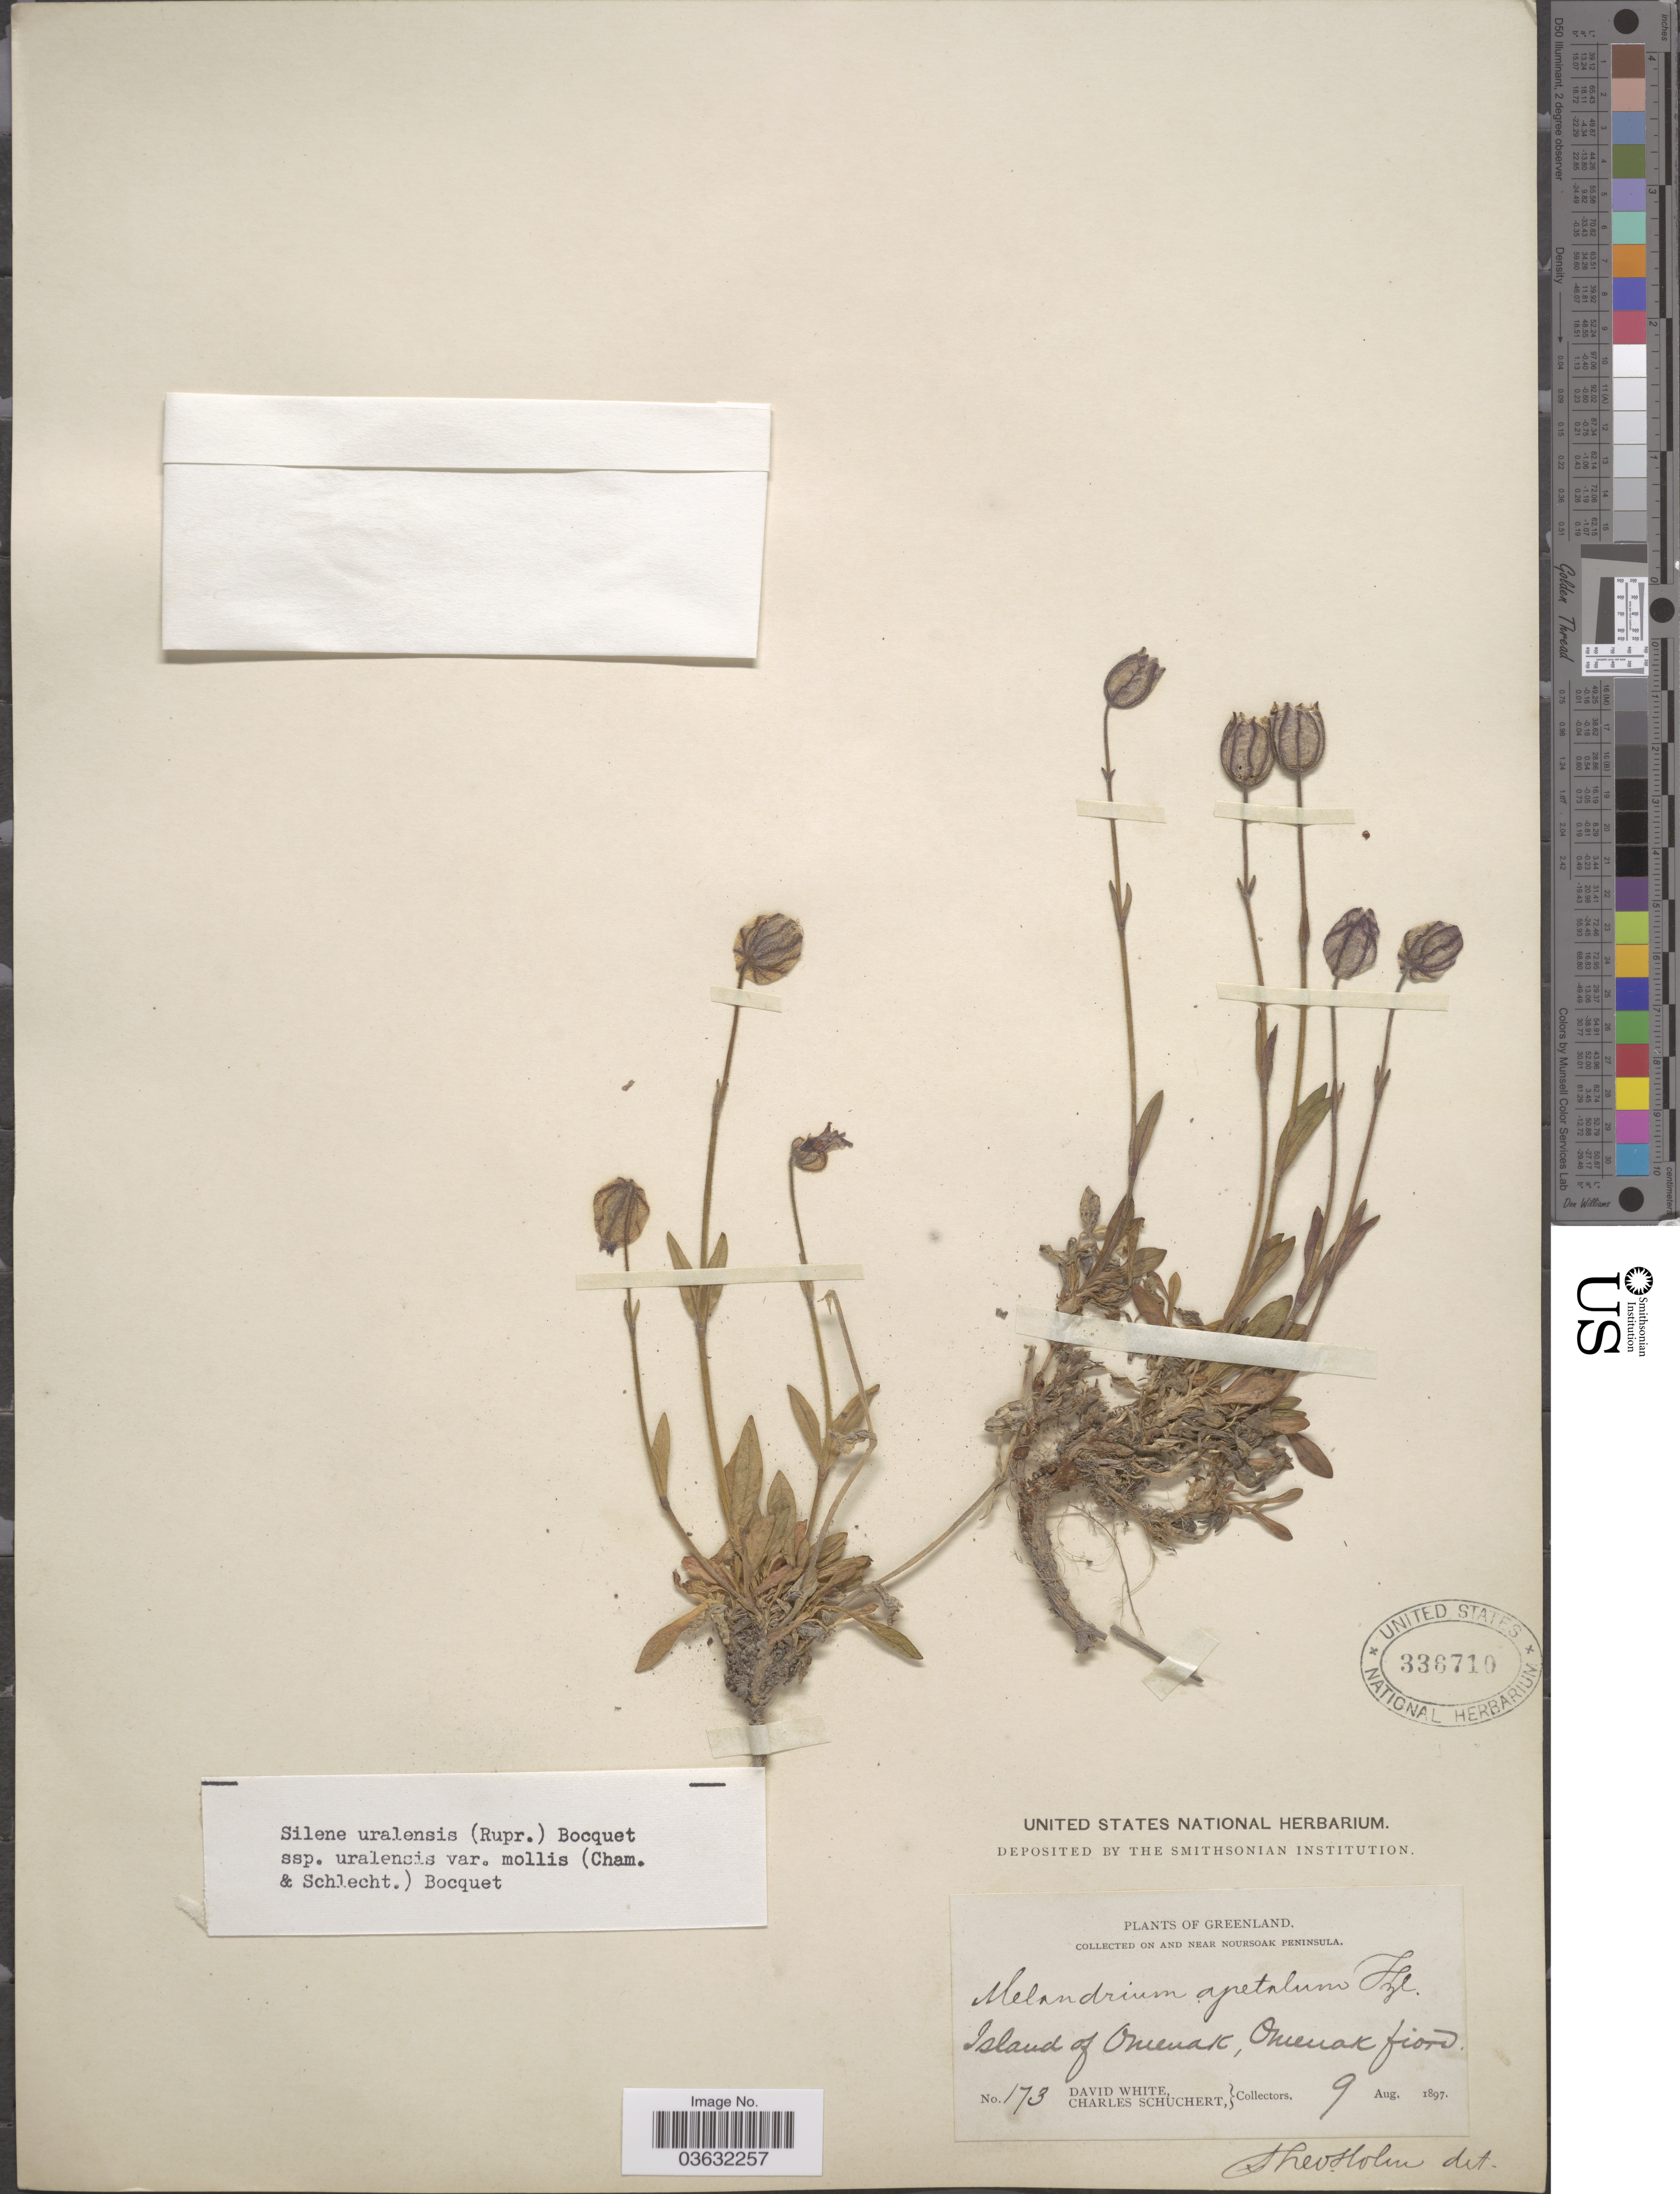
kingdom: Plantae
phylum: Tracheophyta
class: Magnoliopsida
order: Caryophyllales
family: Caryophyllaceae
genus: Silene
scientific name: Silene uralensis var. mollis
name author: (Cham. & Schltdl.) Bocquet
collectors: D. White & C. Schuchert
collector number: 173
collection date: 1897-08-09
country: Greenland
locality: On and near Noursoak Peninsula. Island of Omenak, Omenak fiord.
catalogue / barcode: US 336710